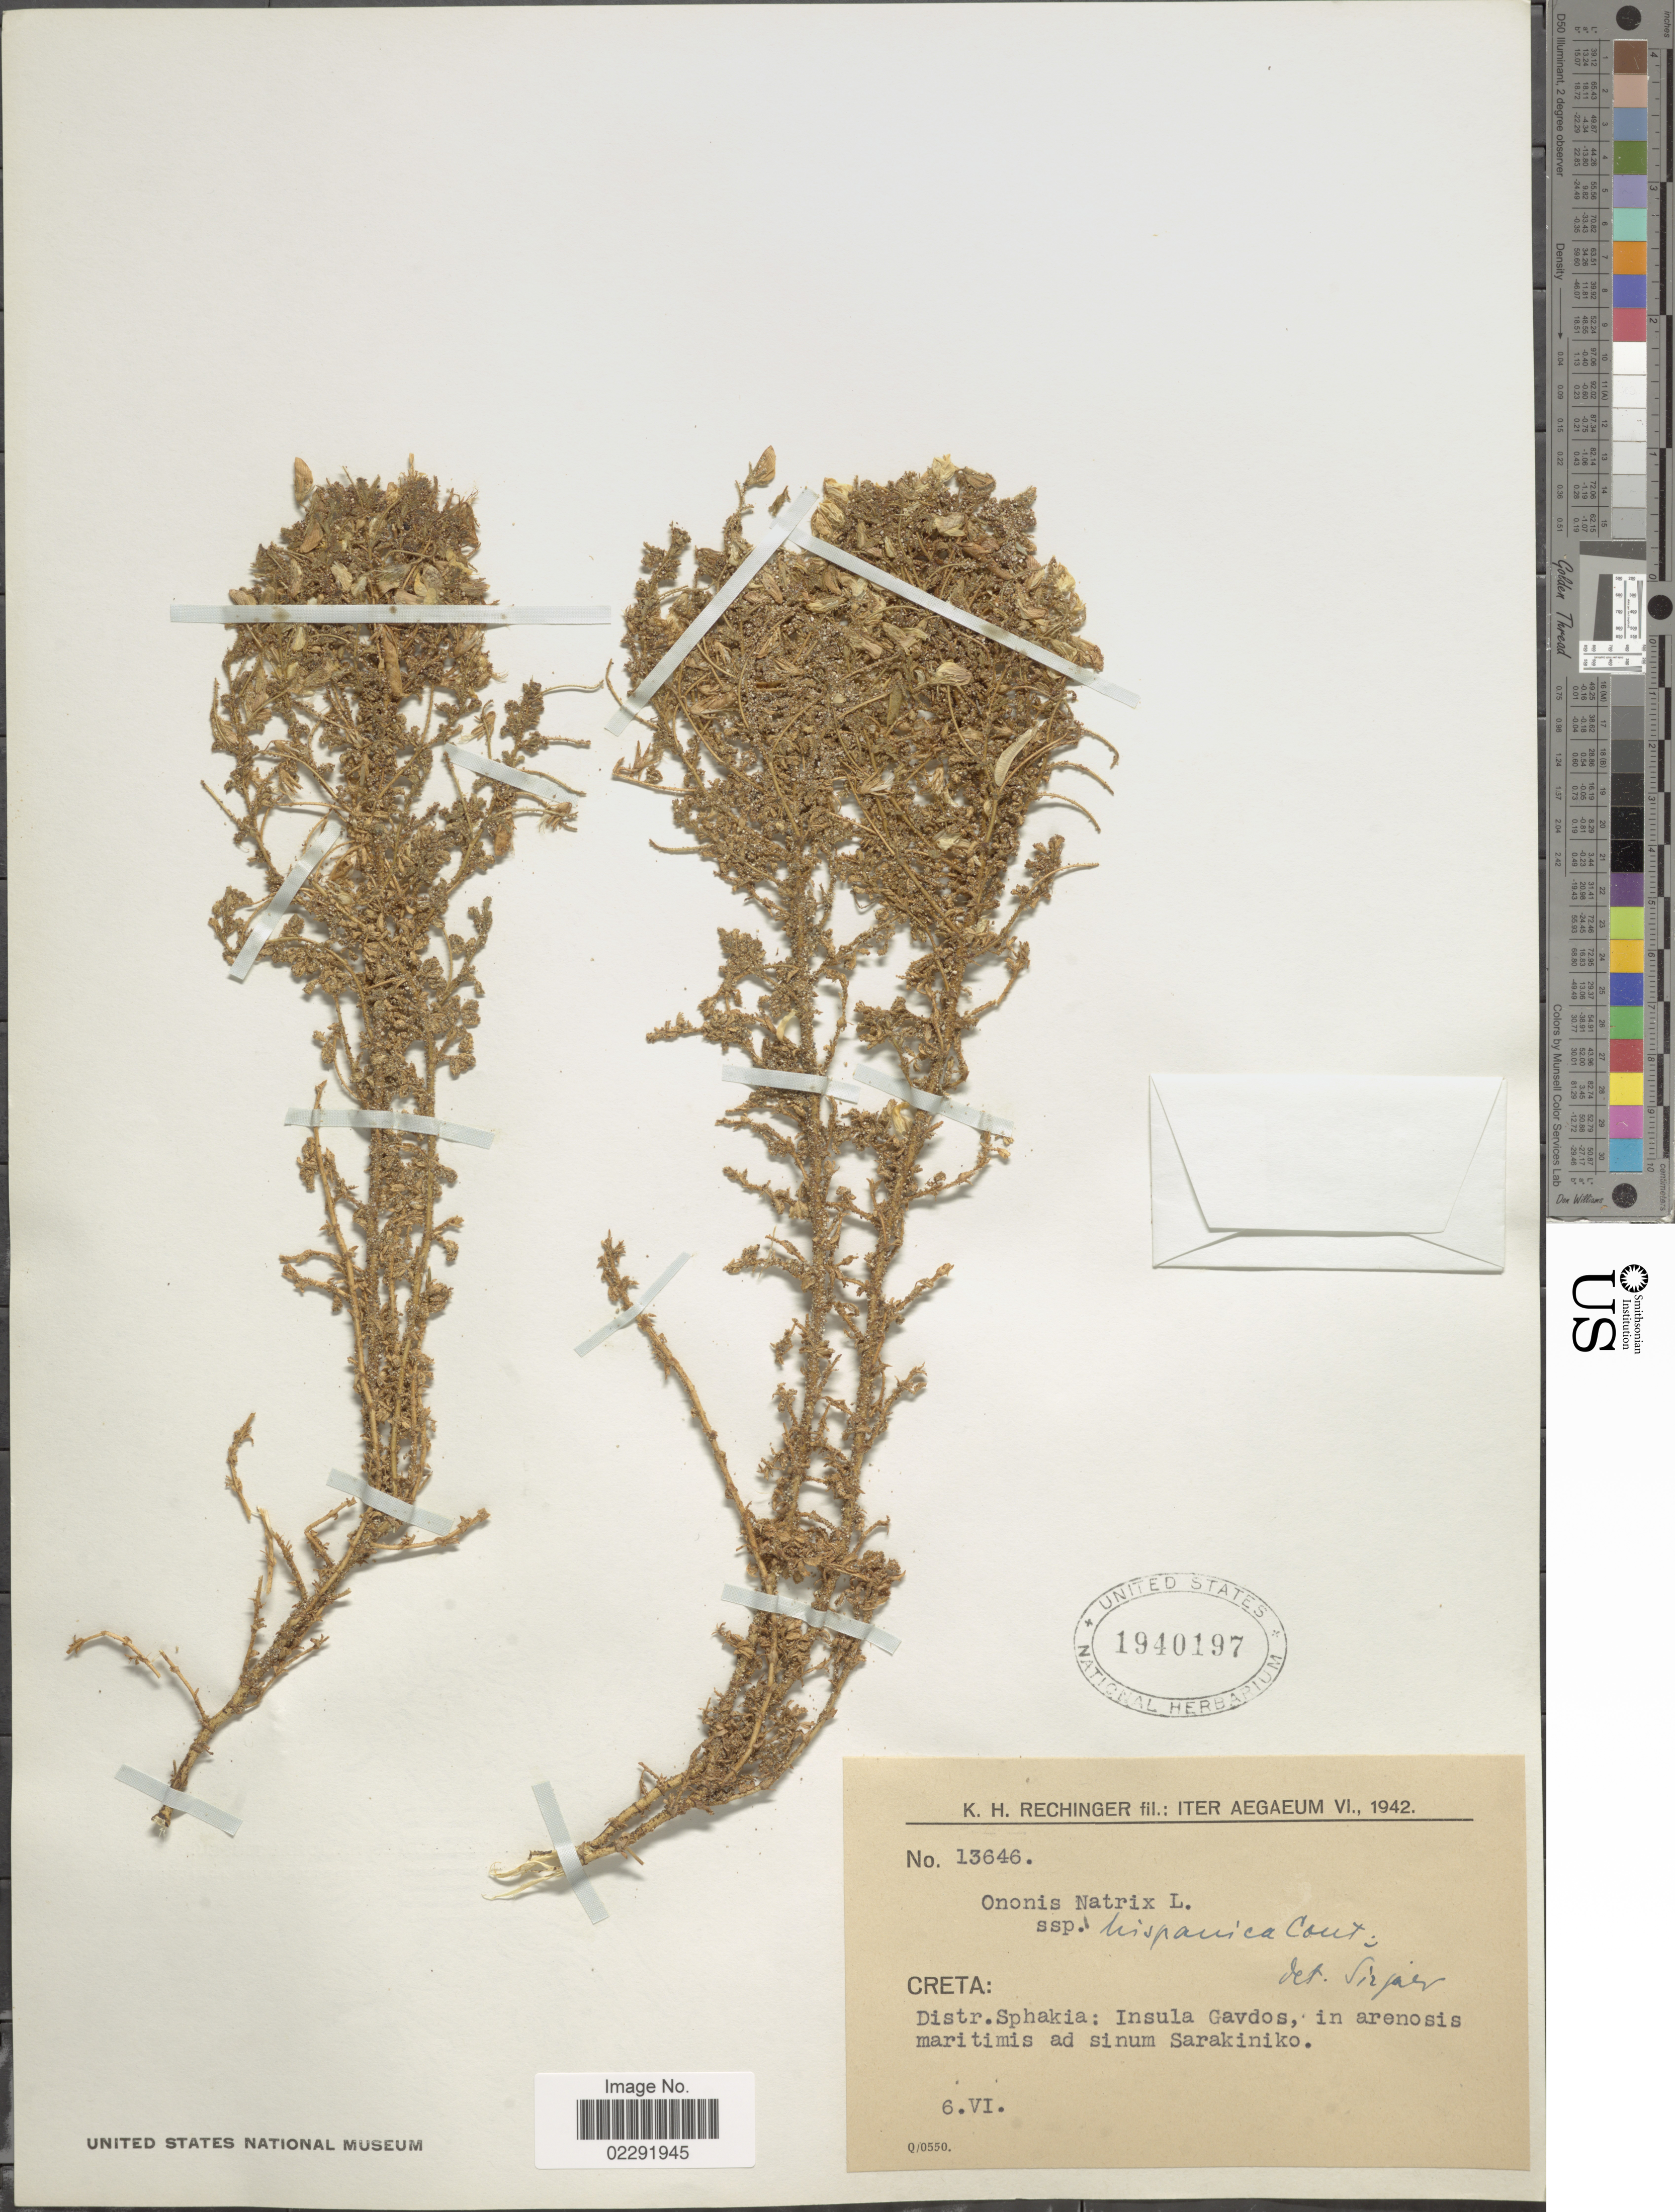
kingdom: Plantae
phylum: Tracheophyta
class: Magnoliopsida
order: Fabales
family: Fabaceae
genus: Ononis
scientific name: Ononis natrix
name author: L.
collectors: K. H. Rechinger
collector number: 13646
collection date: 1942-06-06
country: Greece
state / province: Crete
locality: Creta: Distr. Sphakia: Insula Gavdos, in arenosis maritimis ad sinum Sarakiniko.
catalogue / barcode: US 1940197